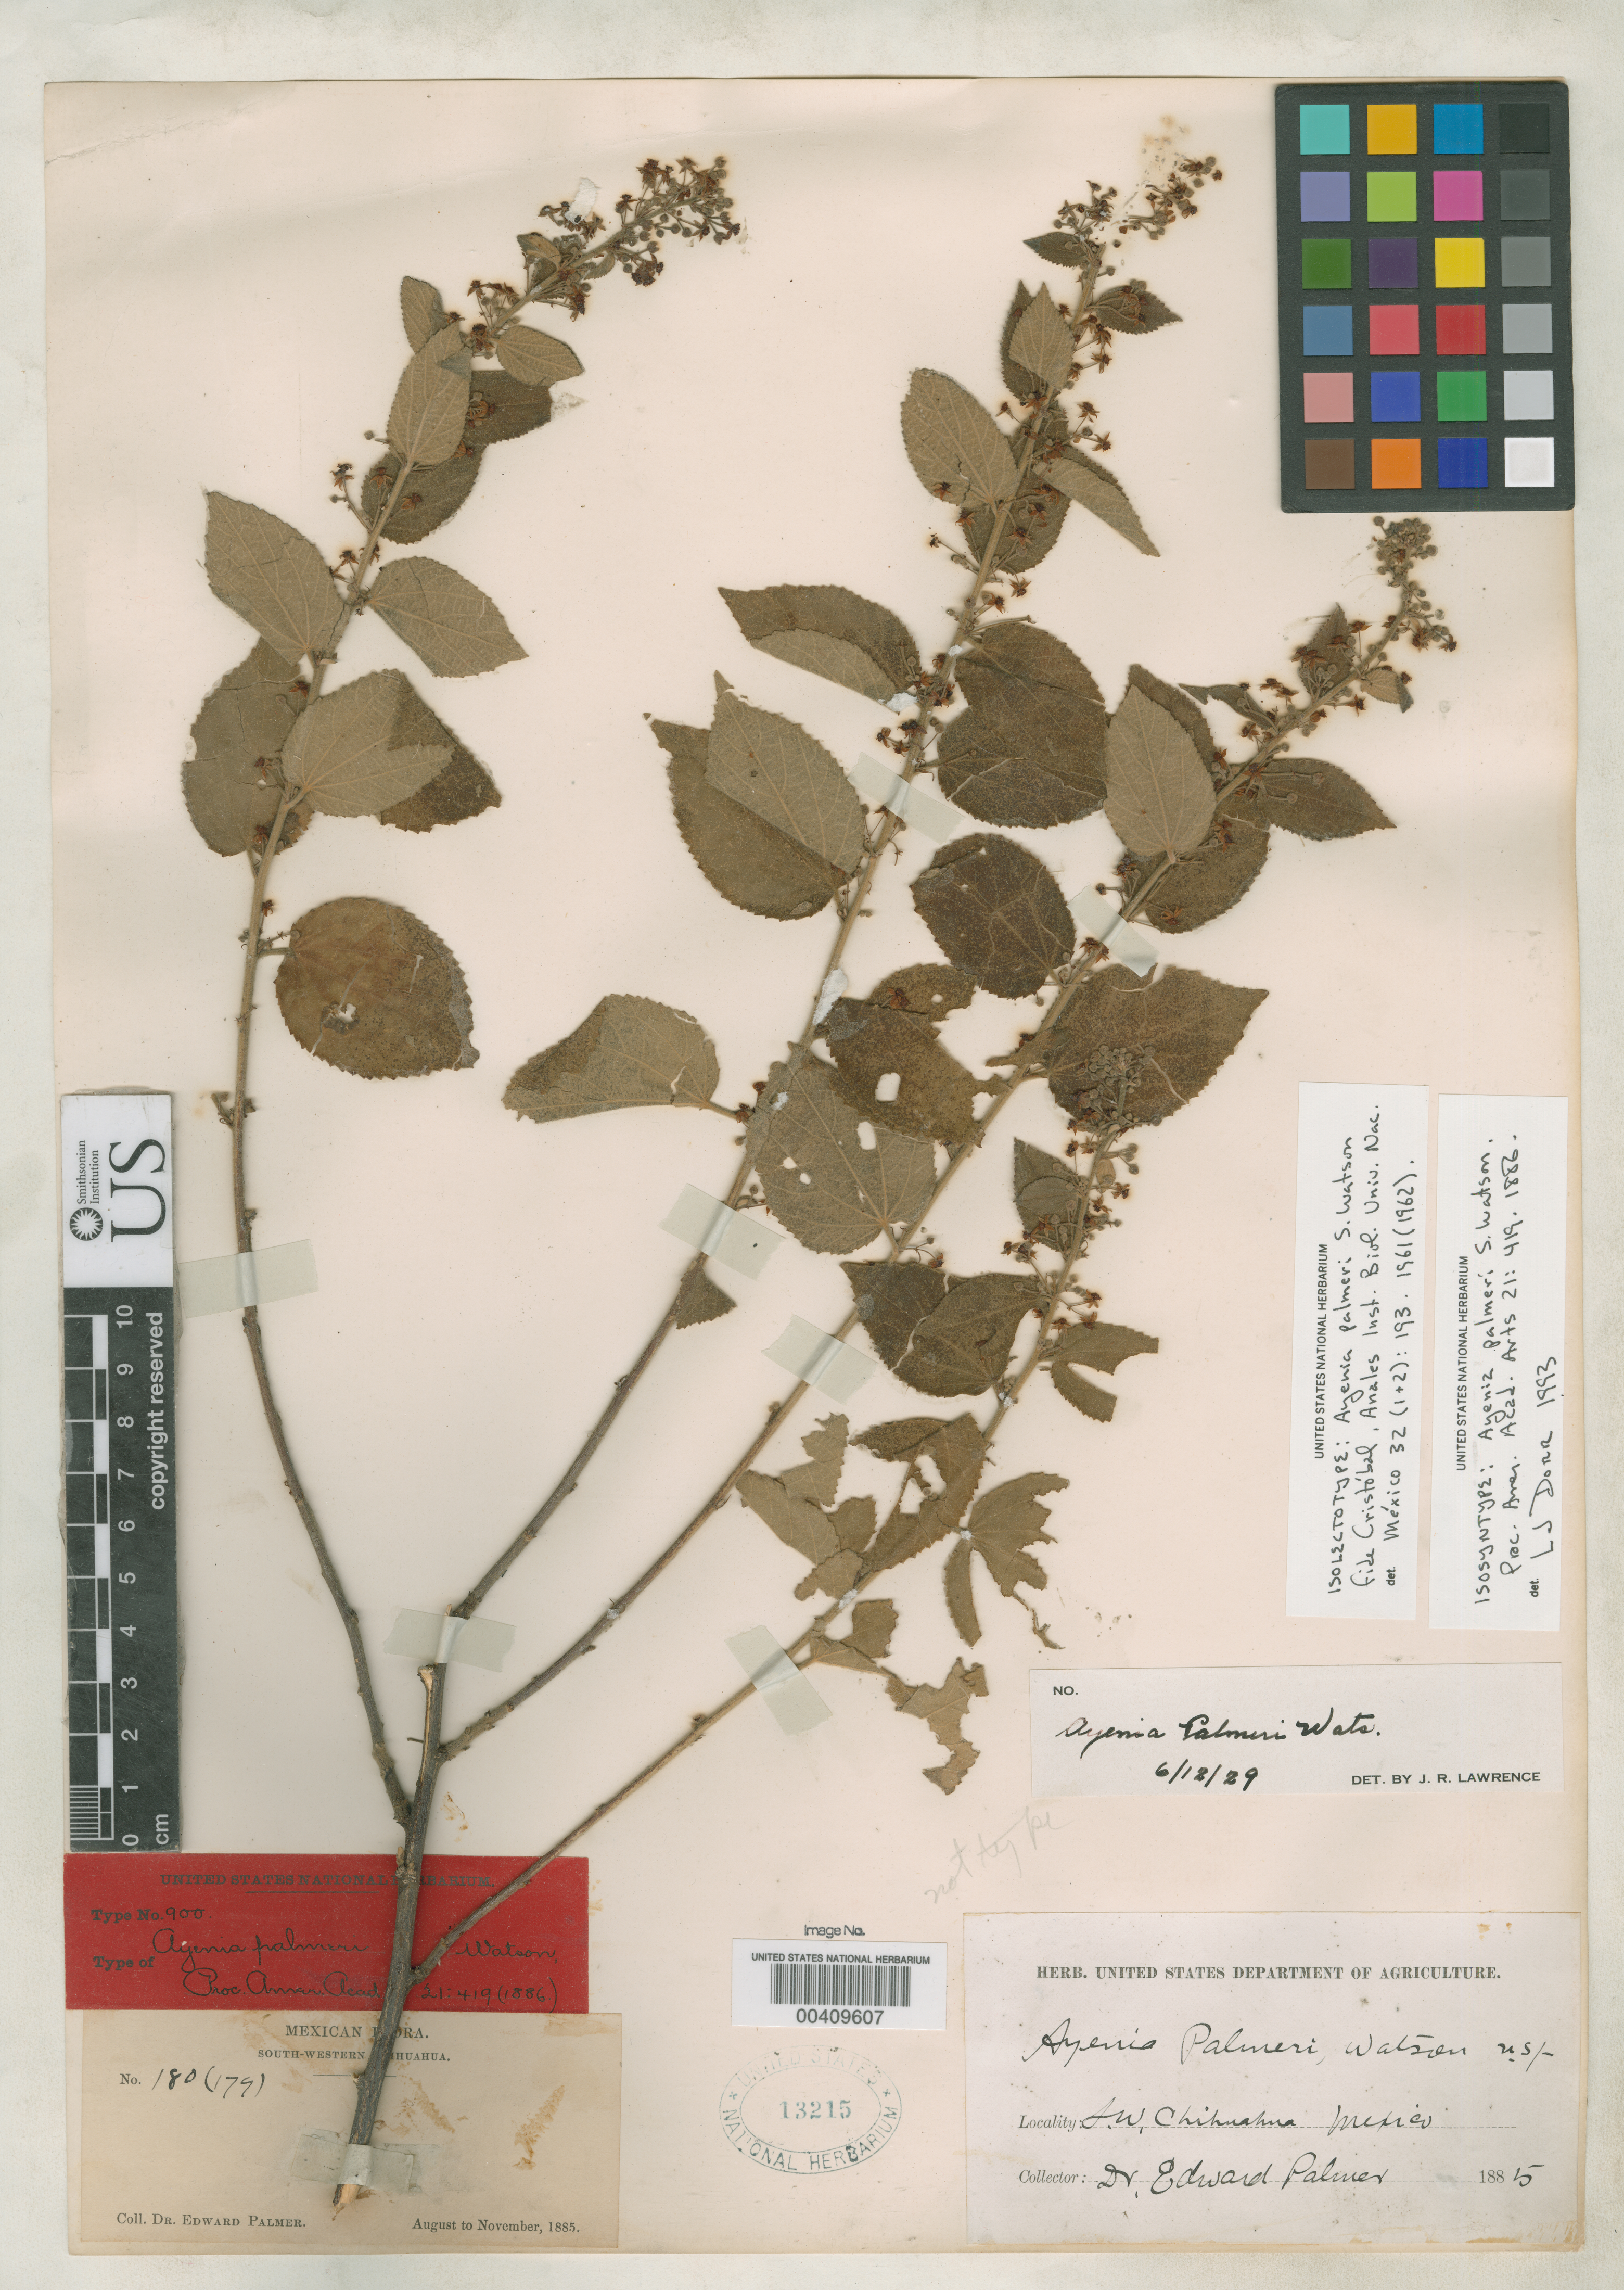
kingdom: Plantae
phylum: Tracheophyta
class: Magnoliopsida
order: Malvales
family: Malvaceae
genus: Ayenia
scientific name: Ayenia palmeri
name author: S. Watson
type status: Isolectotype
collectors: E. Palmer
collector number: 180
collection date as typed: Aug 1885 to -- Nov 1885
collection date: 1885-08/1885-11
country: Mexico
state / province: Chihuahua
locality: South-western Chihuahua.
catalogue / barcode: US 13215